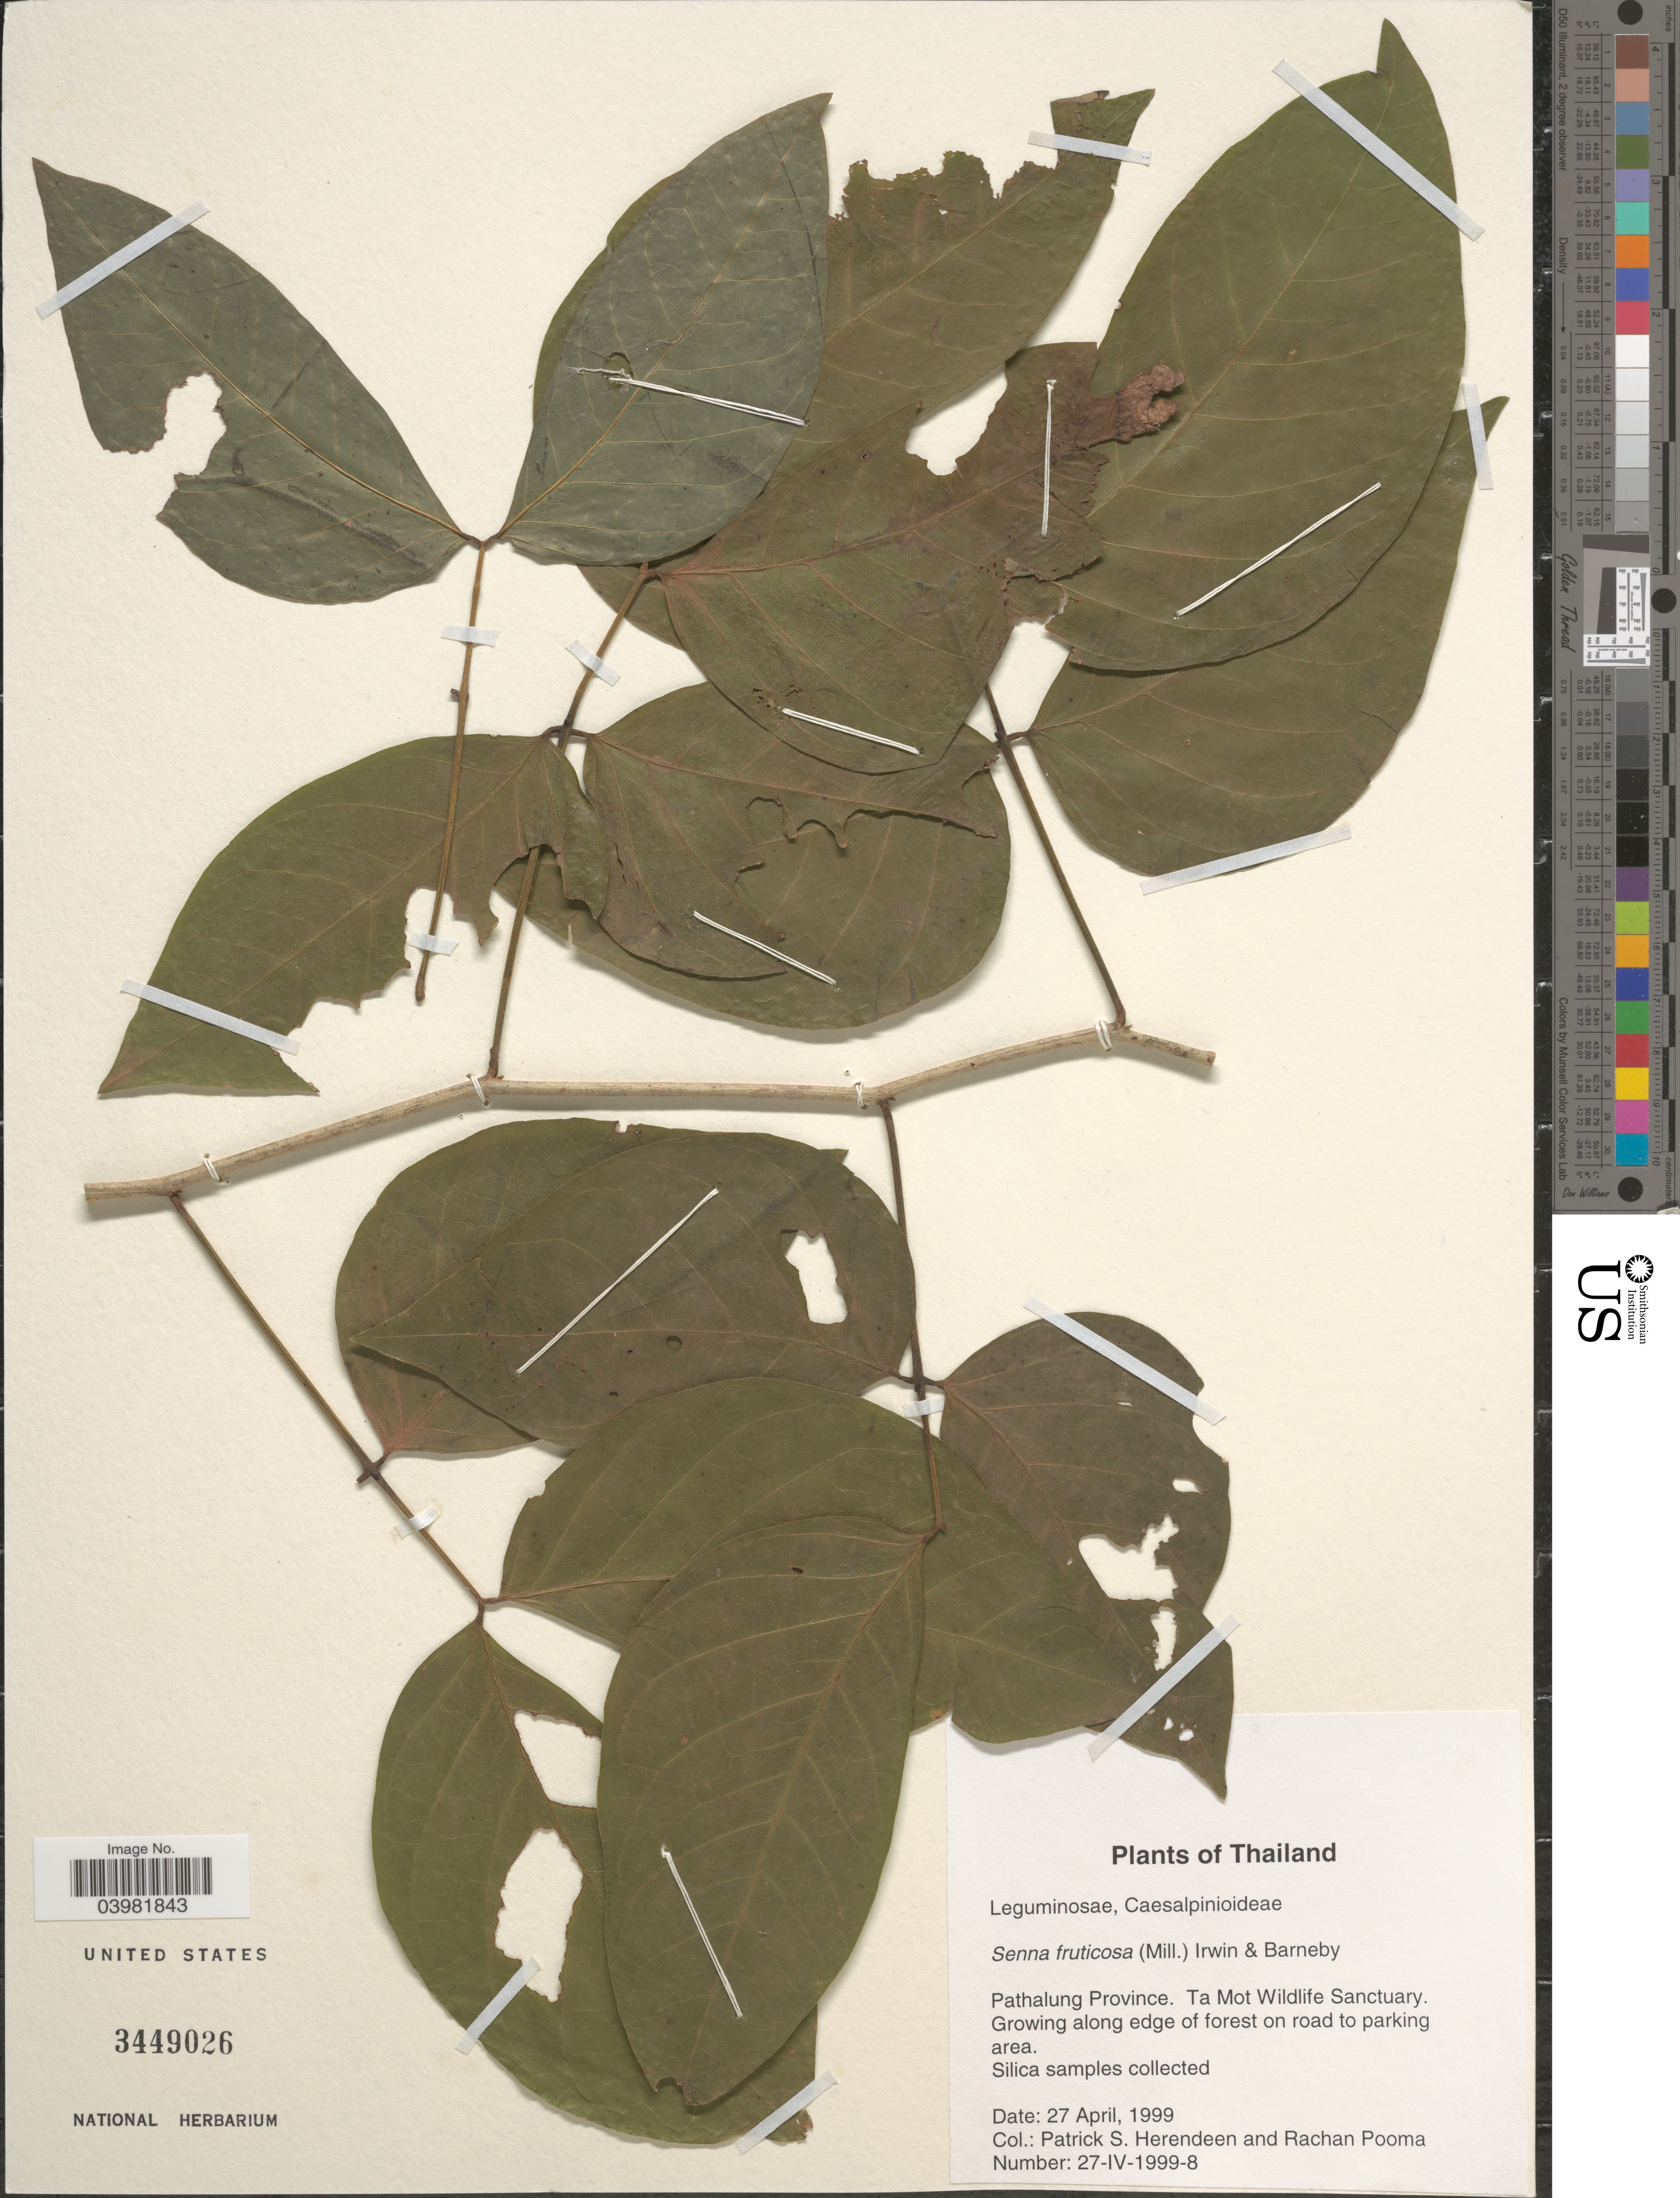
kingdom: Plantae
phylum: Tracheophyta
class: Magnoliopsida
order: Fabales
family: Fabaceae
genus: Senna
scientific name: Senna fruticosa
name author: (Benth.) H.S. Irwin & Barneby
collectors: P. S. Herendeen & R. Pooma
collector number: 27-IV-1999-8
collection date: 1999-04-27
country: Thailand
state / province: Phattalung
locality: Pathalung Province. Ta Mot Wildlife Sanctuary. Along edge of forest on road to parking area.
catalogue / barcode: US 3449026